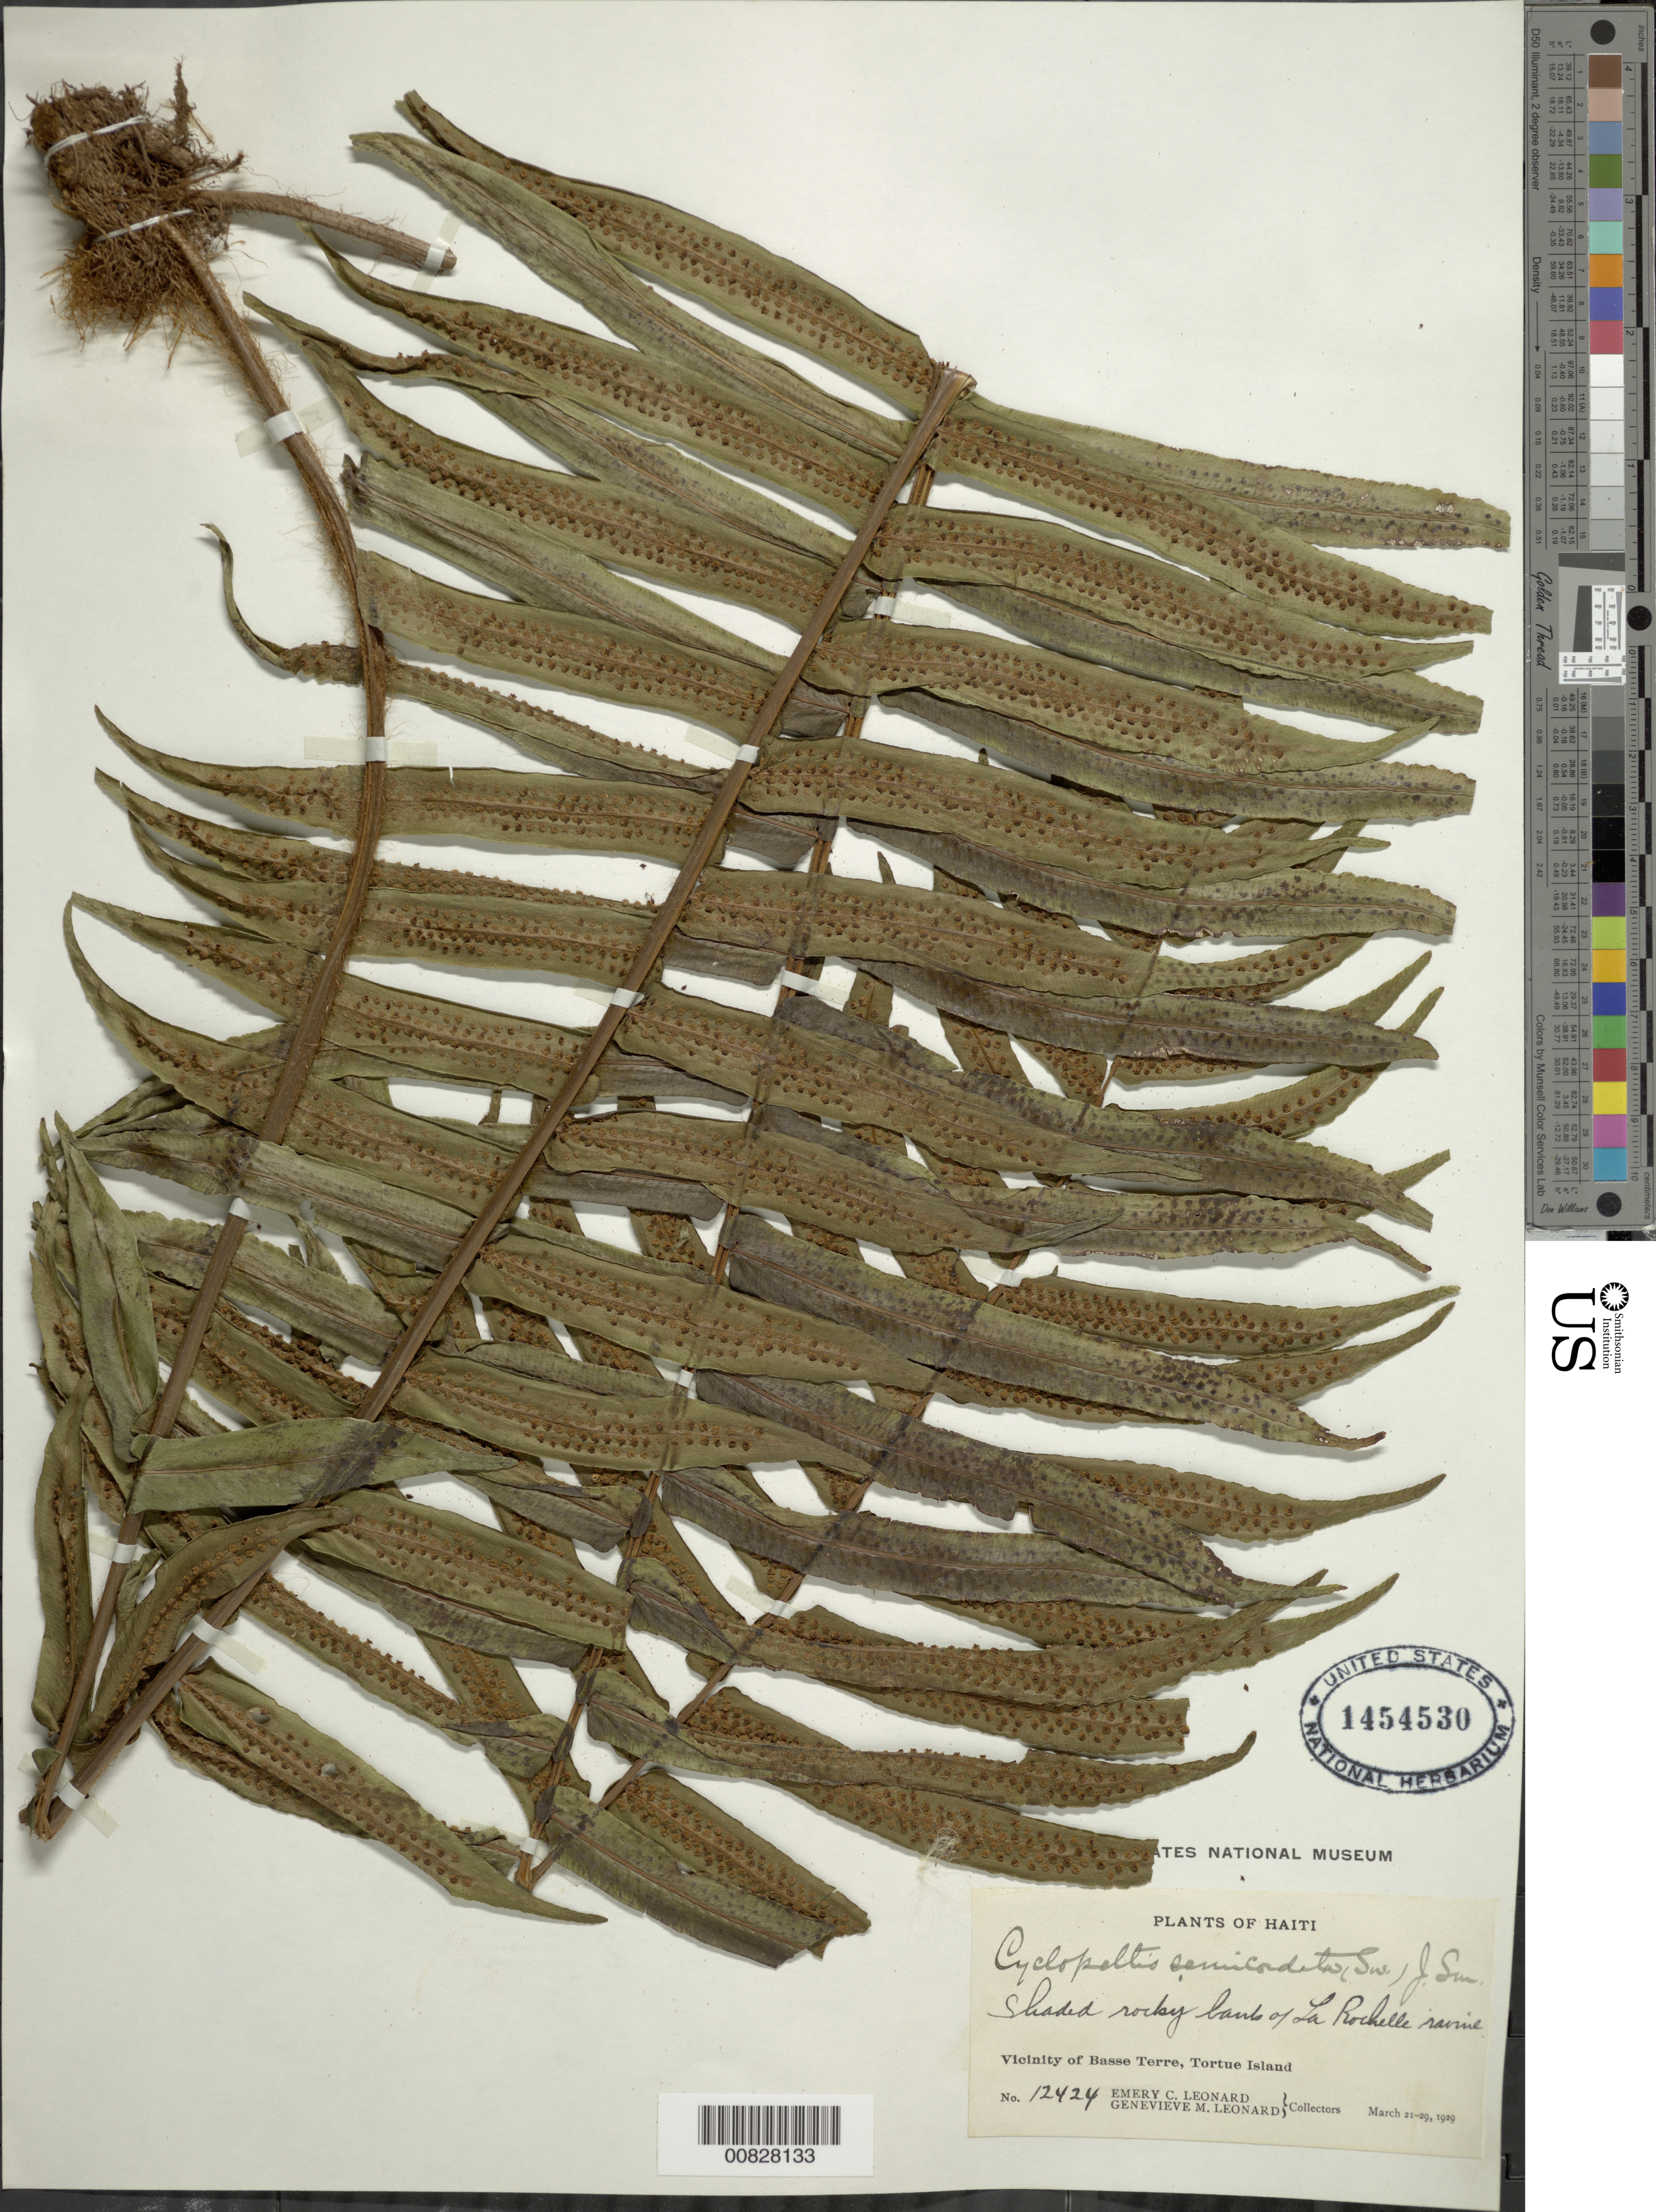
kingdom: Plantae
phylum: Tracheophyta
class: Polypodiopsida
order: Polypodiales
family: Lomariopsidaceae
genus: Cyclopeltis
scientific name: Cyclopeltis semicordata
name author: (Sw.) J. Sm.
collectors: E. C. Leonard & G. M. Leonard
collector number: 12424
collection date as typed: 21 Mar 1929 to 29 Mar 1929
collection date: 1929-03-21/1929-03-29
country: Haiti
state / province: Nord-Óuest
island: Île de la Tortue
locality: Tortue Island, vicinity Basse Terre, La Rochelle ravine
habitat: Shaded rocky bank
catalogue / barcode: US 1454530